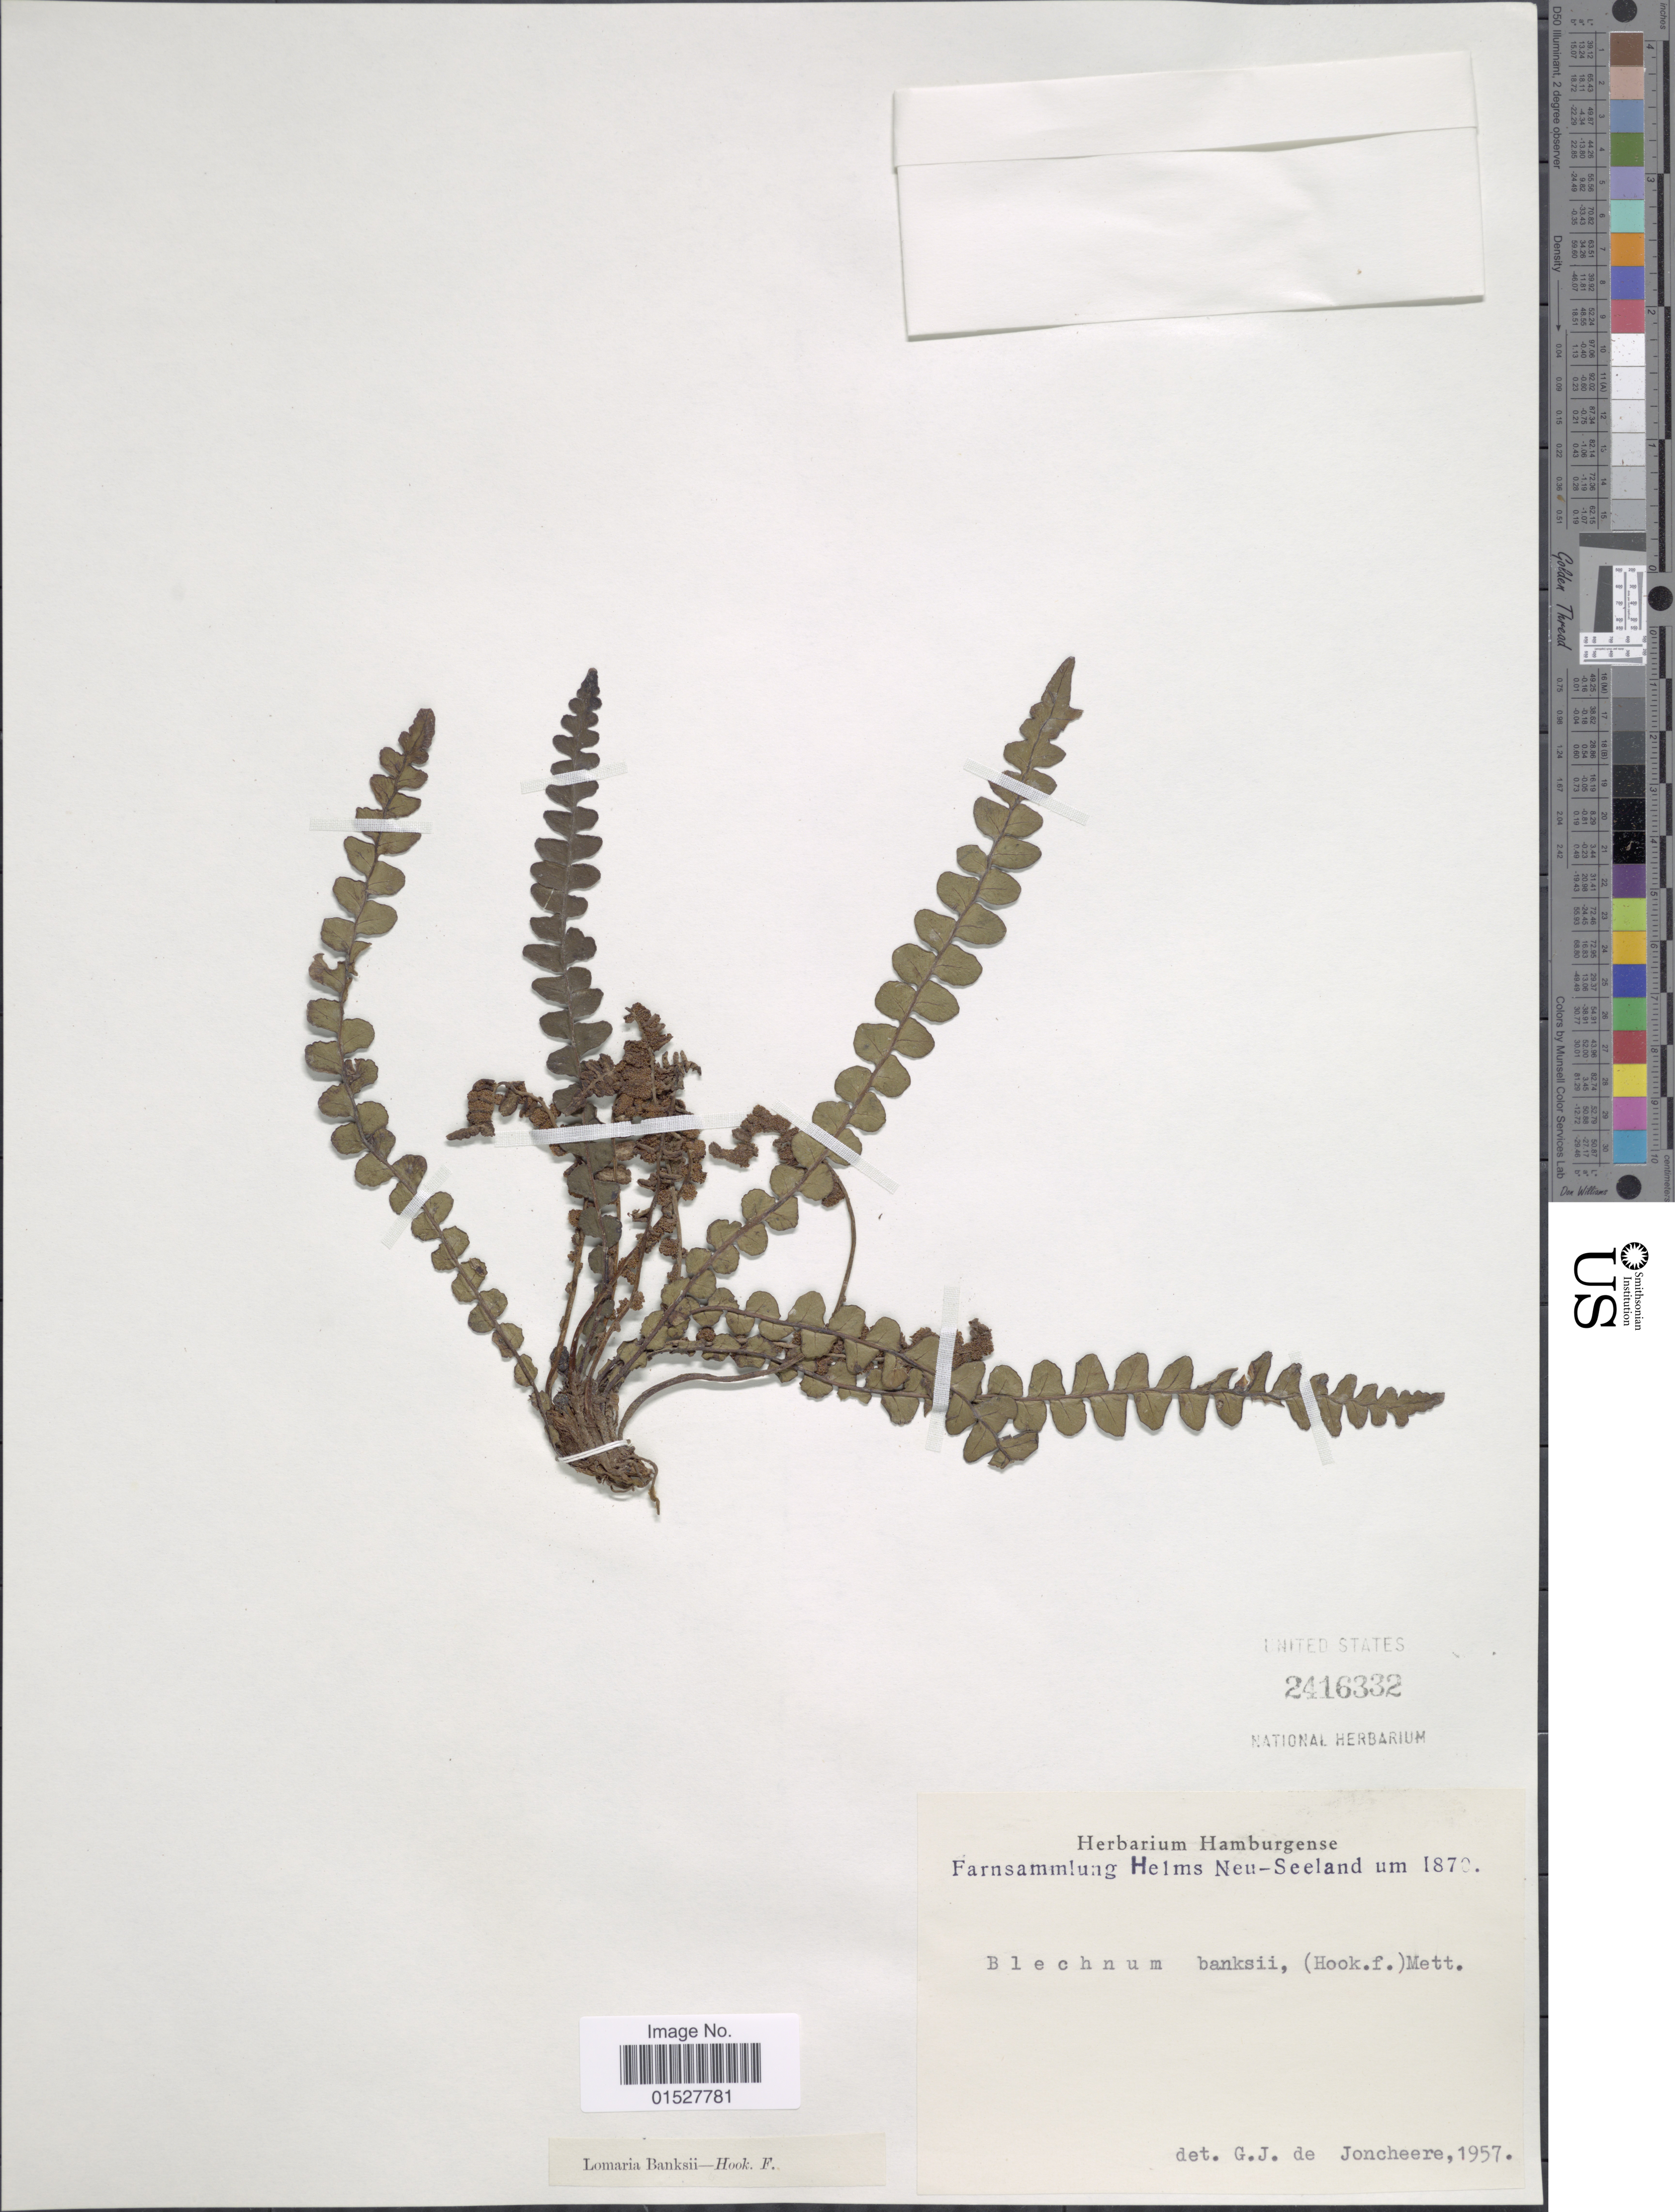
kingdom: Plantae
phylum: Tracheophyta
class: Polypodiopsida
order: Polypodiales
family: Blechnaceae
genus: Blechnum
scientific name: Blechnum blechnoides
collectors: Helms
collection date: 1870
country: New Zealand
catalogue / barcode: US 2416332